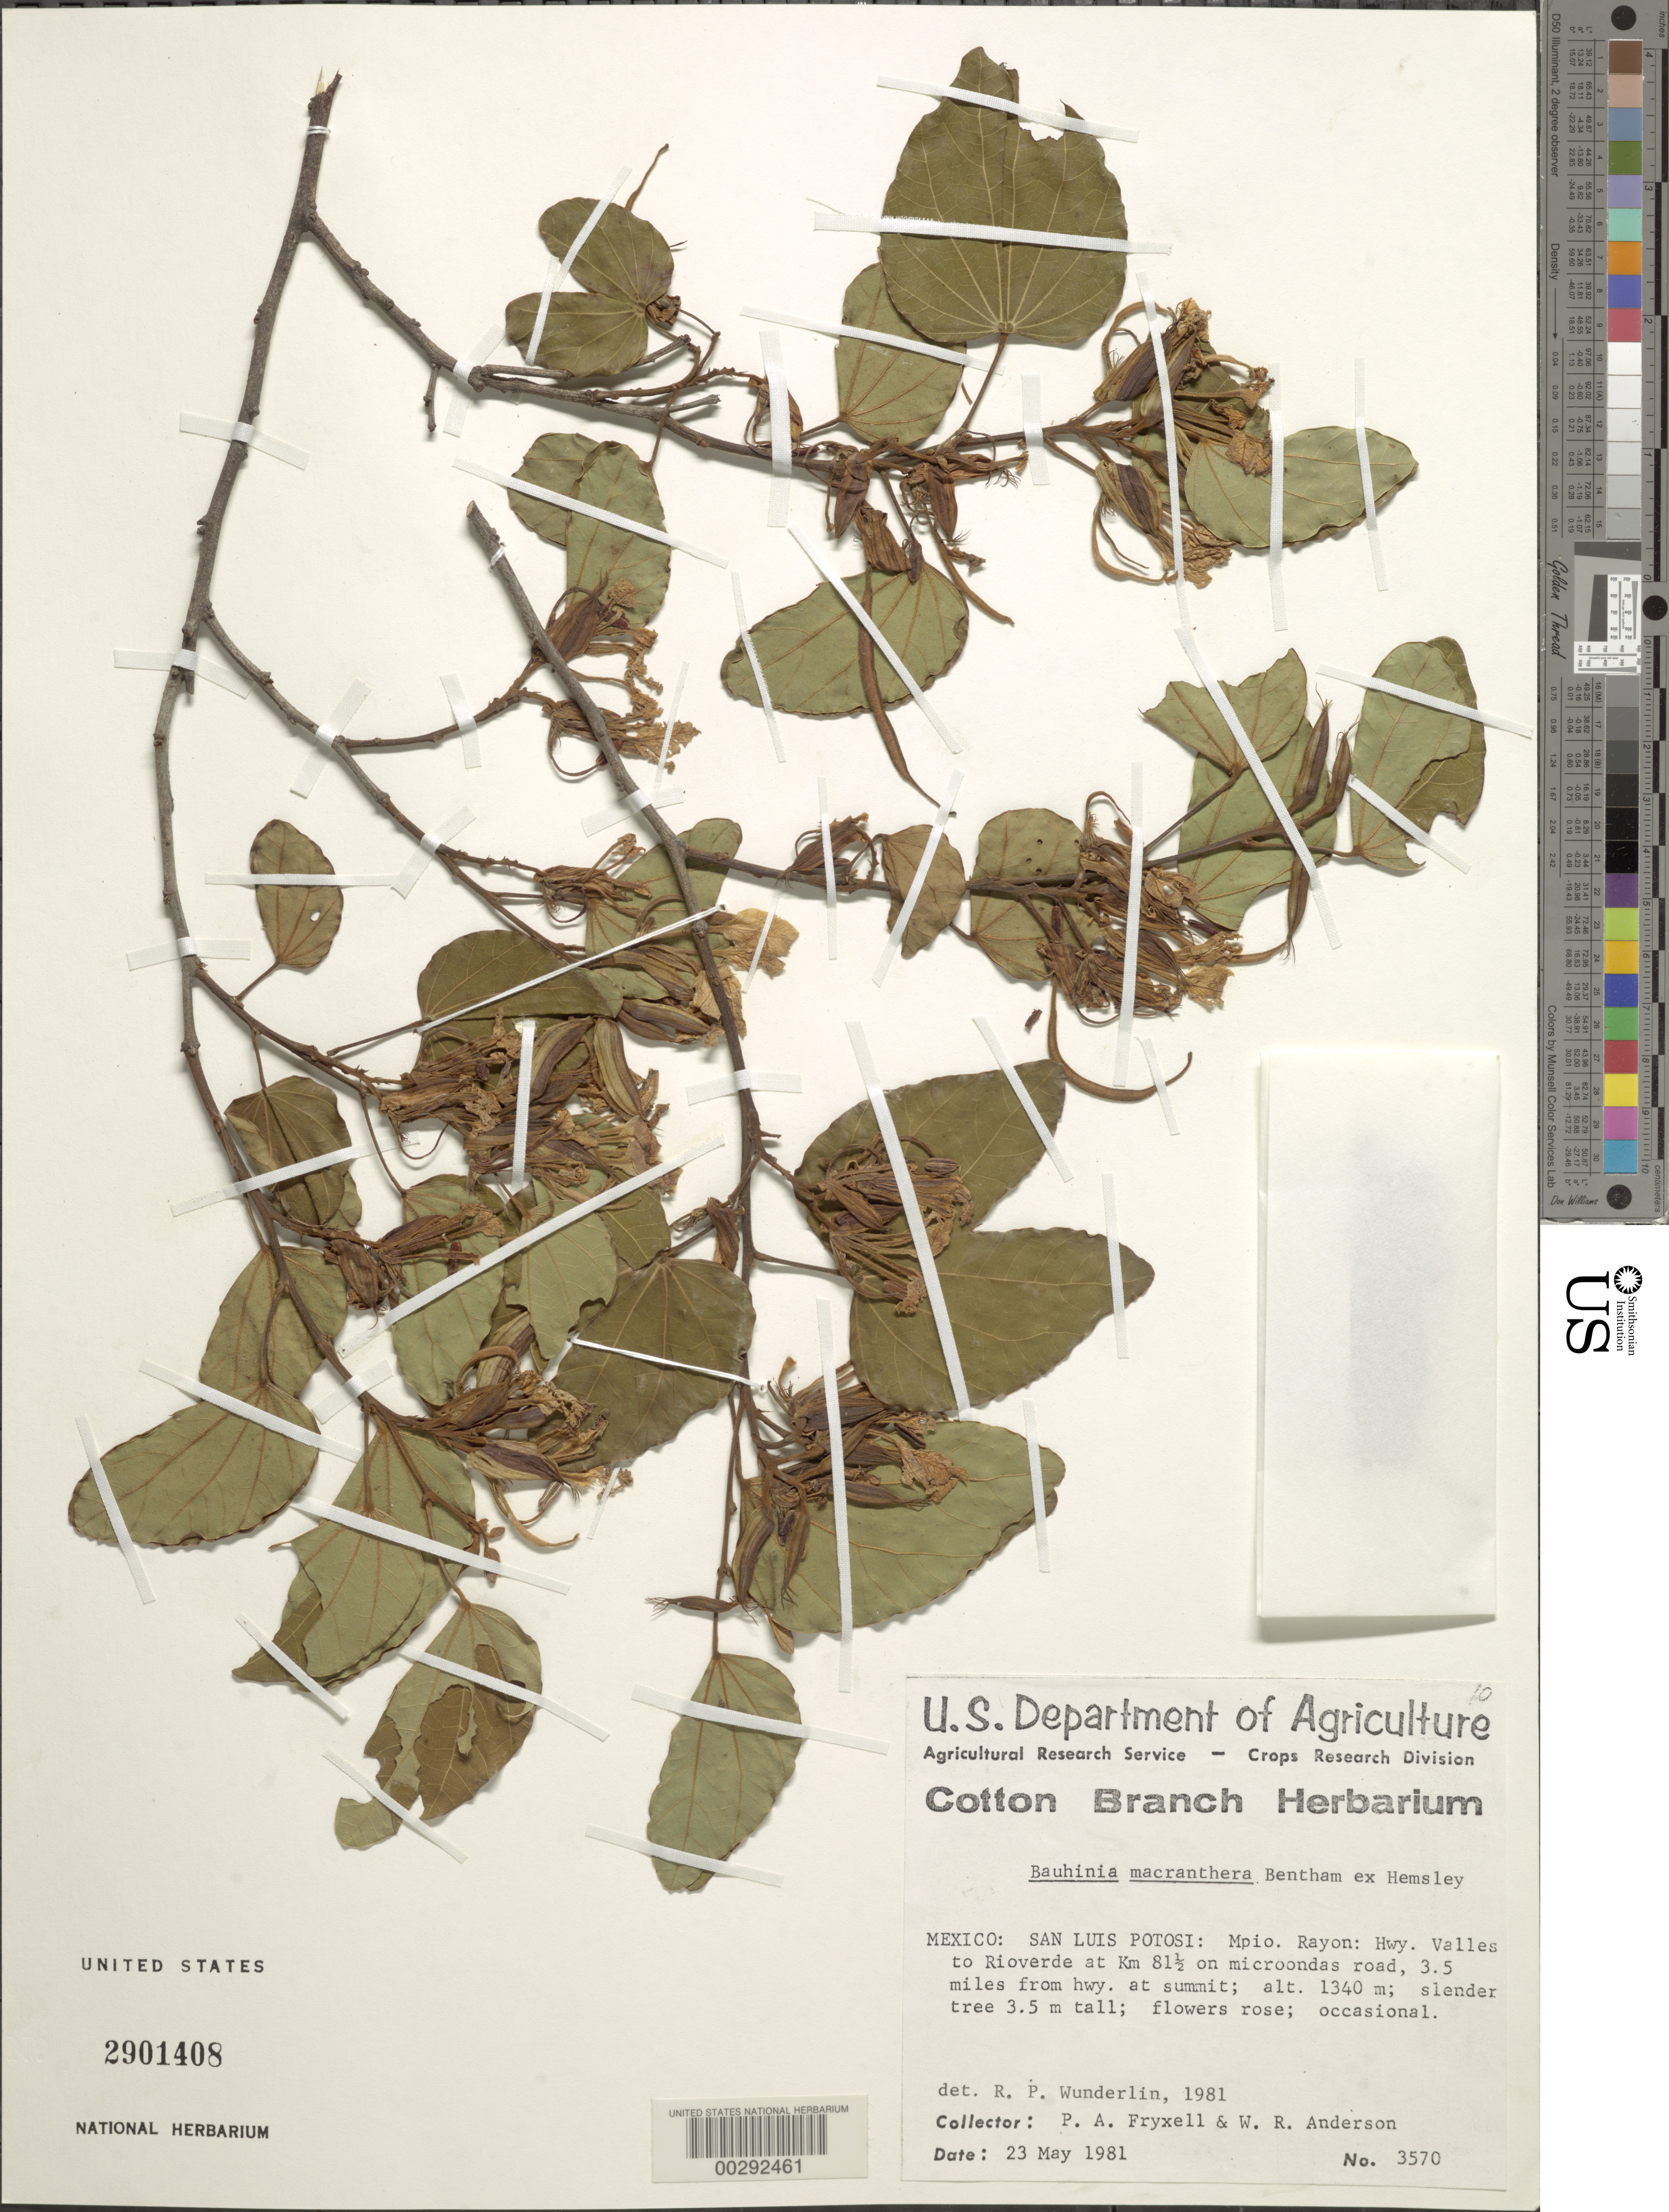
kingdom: Plantae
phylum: Tracheophyta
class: Magnoliopsida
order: Fabales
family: Fabaceae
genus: Bauhinia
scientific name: Bauhinia macranthera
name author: Benth. ex Hemsl.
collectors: P. A. Fryxell & W. R. Anderson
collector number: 3570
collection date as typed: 23 May 1981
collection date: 1981-05-23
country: Mexico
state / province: San Luis Potosí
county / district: Rayón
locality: Hwy valles to rioverde at km 81.5 on microondas road, 3.5 mi from hwy at summit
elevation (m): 1340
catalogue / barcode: US 2901408